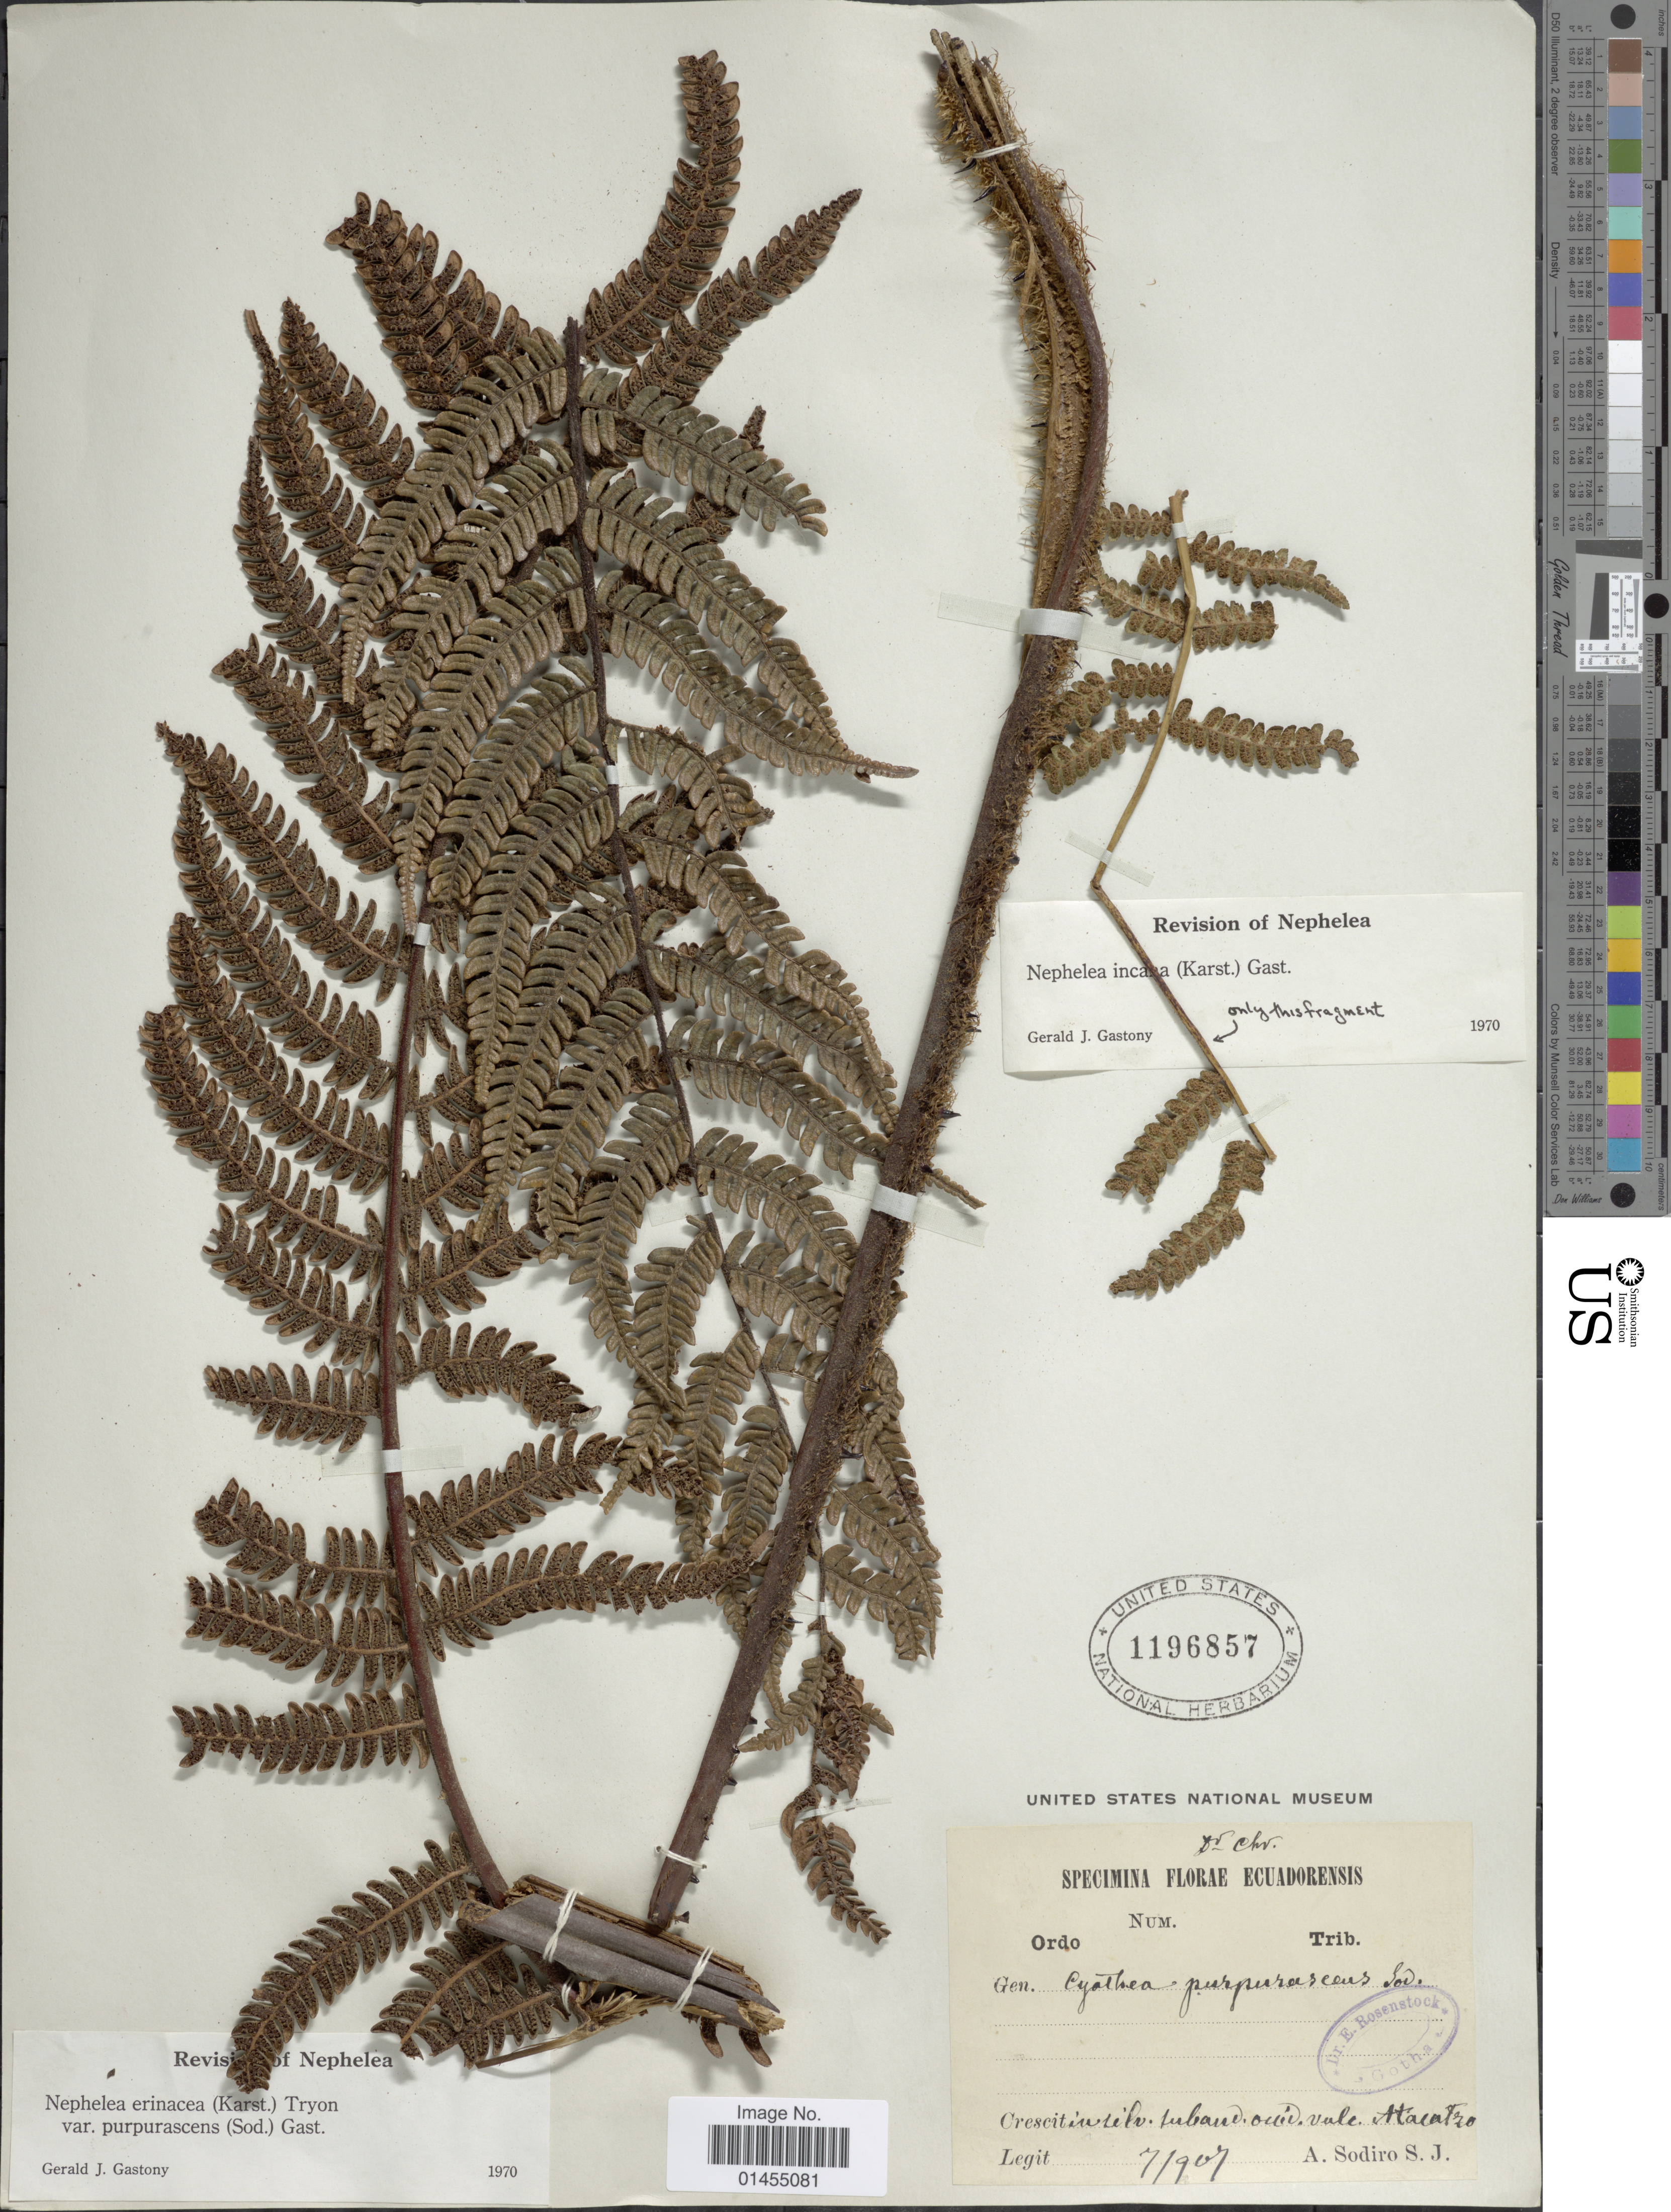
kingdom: Plantae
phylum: Tracheophyta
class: Polypodiopsida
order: Cyatheales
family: Cyatheaceae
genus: Alsophila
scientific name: Alsophila erinacea var. purpurascens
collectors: A. Sodiro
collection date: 1907-07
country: Ecuador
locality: In silv. suband. occid. volc. Atacazo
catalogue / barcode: US 1196857